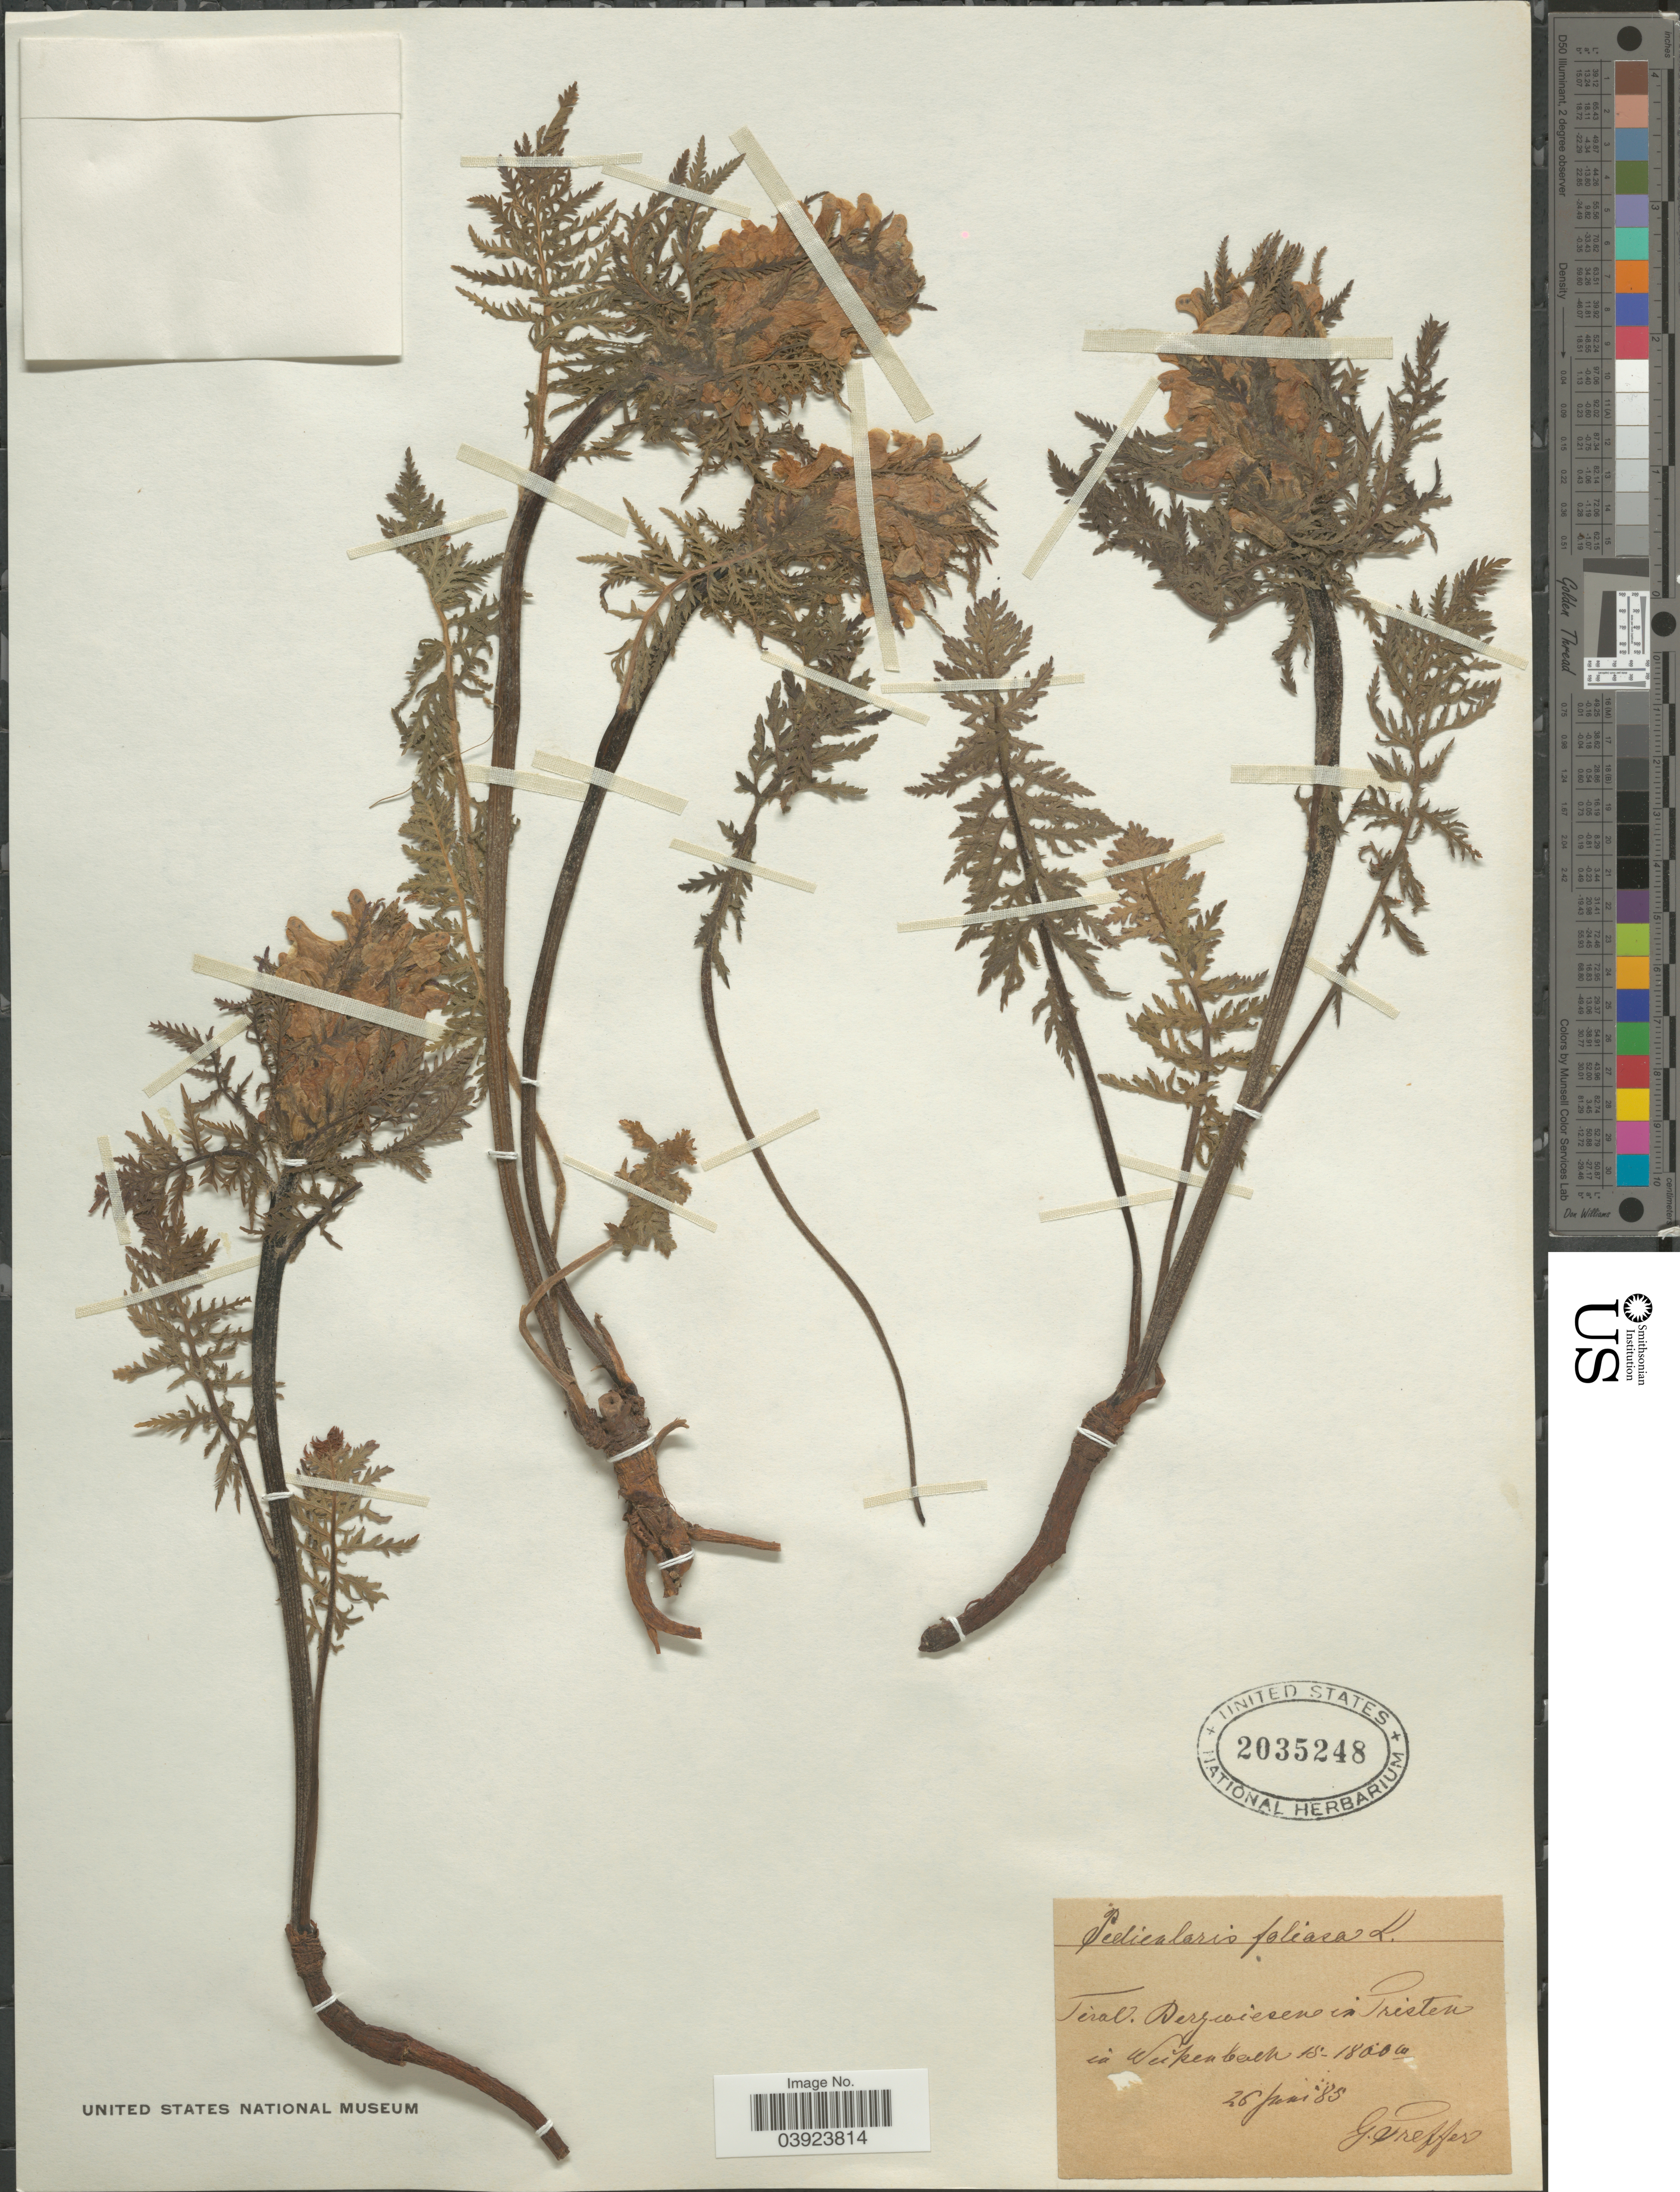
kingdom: Plantae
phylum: Tracheophyta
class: Magnoliopsida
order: Lamiales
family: Orobanchaceae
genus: Pedicularis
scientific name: Pedicularis foliosa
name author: L.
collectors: G. Treffer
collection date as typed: Transcribed d/m/y: 26/6/85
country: Austria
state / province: Tirol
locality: Derjoiesens in Pristen ia Weikenbach.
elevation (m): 549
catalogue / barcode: US 2035248